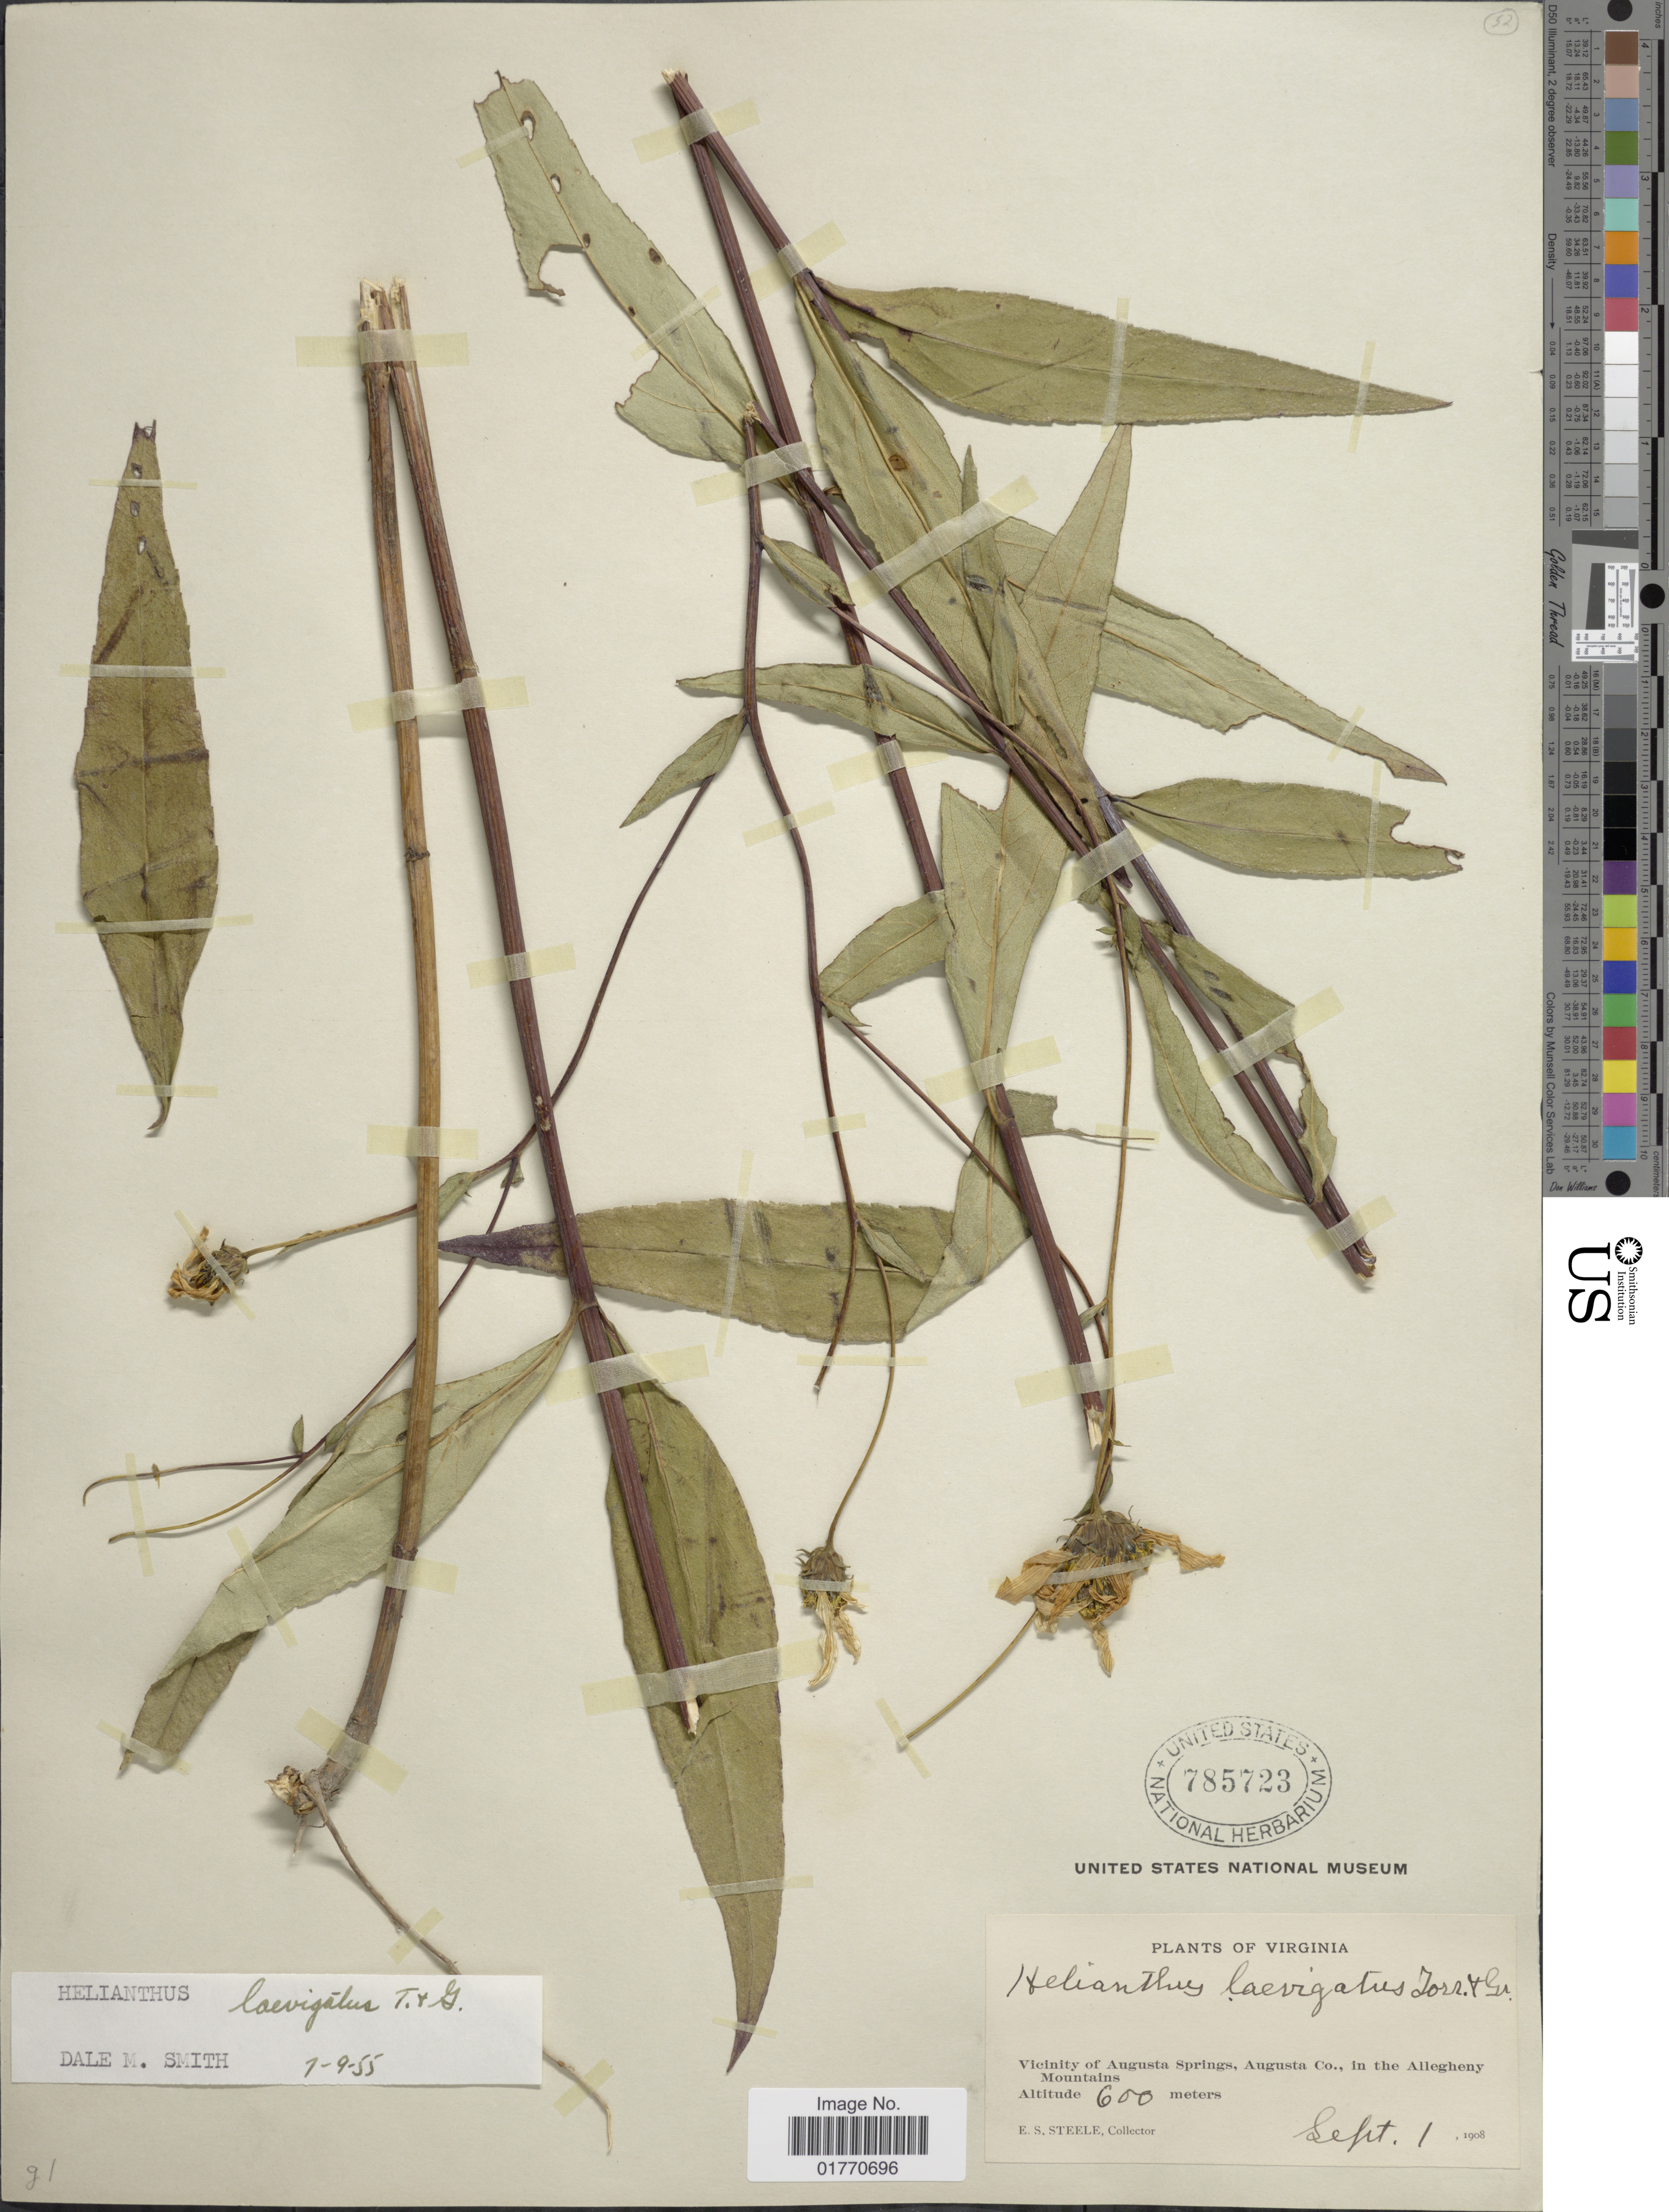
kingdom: Plantae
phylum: Tracheophyta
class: Magnoliopsida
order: Asterales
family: Asteraceae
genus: Helianthus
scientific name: Helianthus laevigatus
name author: Torr. & A. Gray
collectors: E. Steele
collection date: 1908-09-01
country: United States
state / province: Virginia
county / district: Augusta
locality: Vicinity of Augusta Springs, Augusta Co., in the Allegheny Mountains.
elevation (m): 600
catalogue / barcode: US 785723